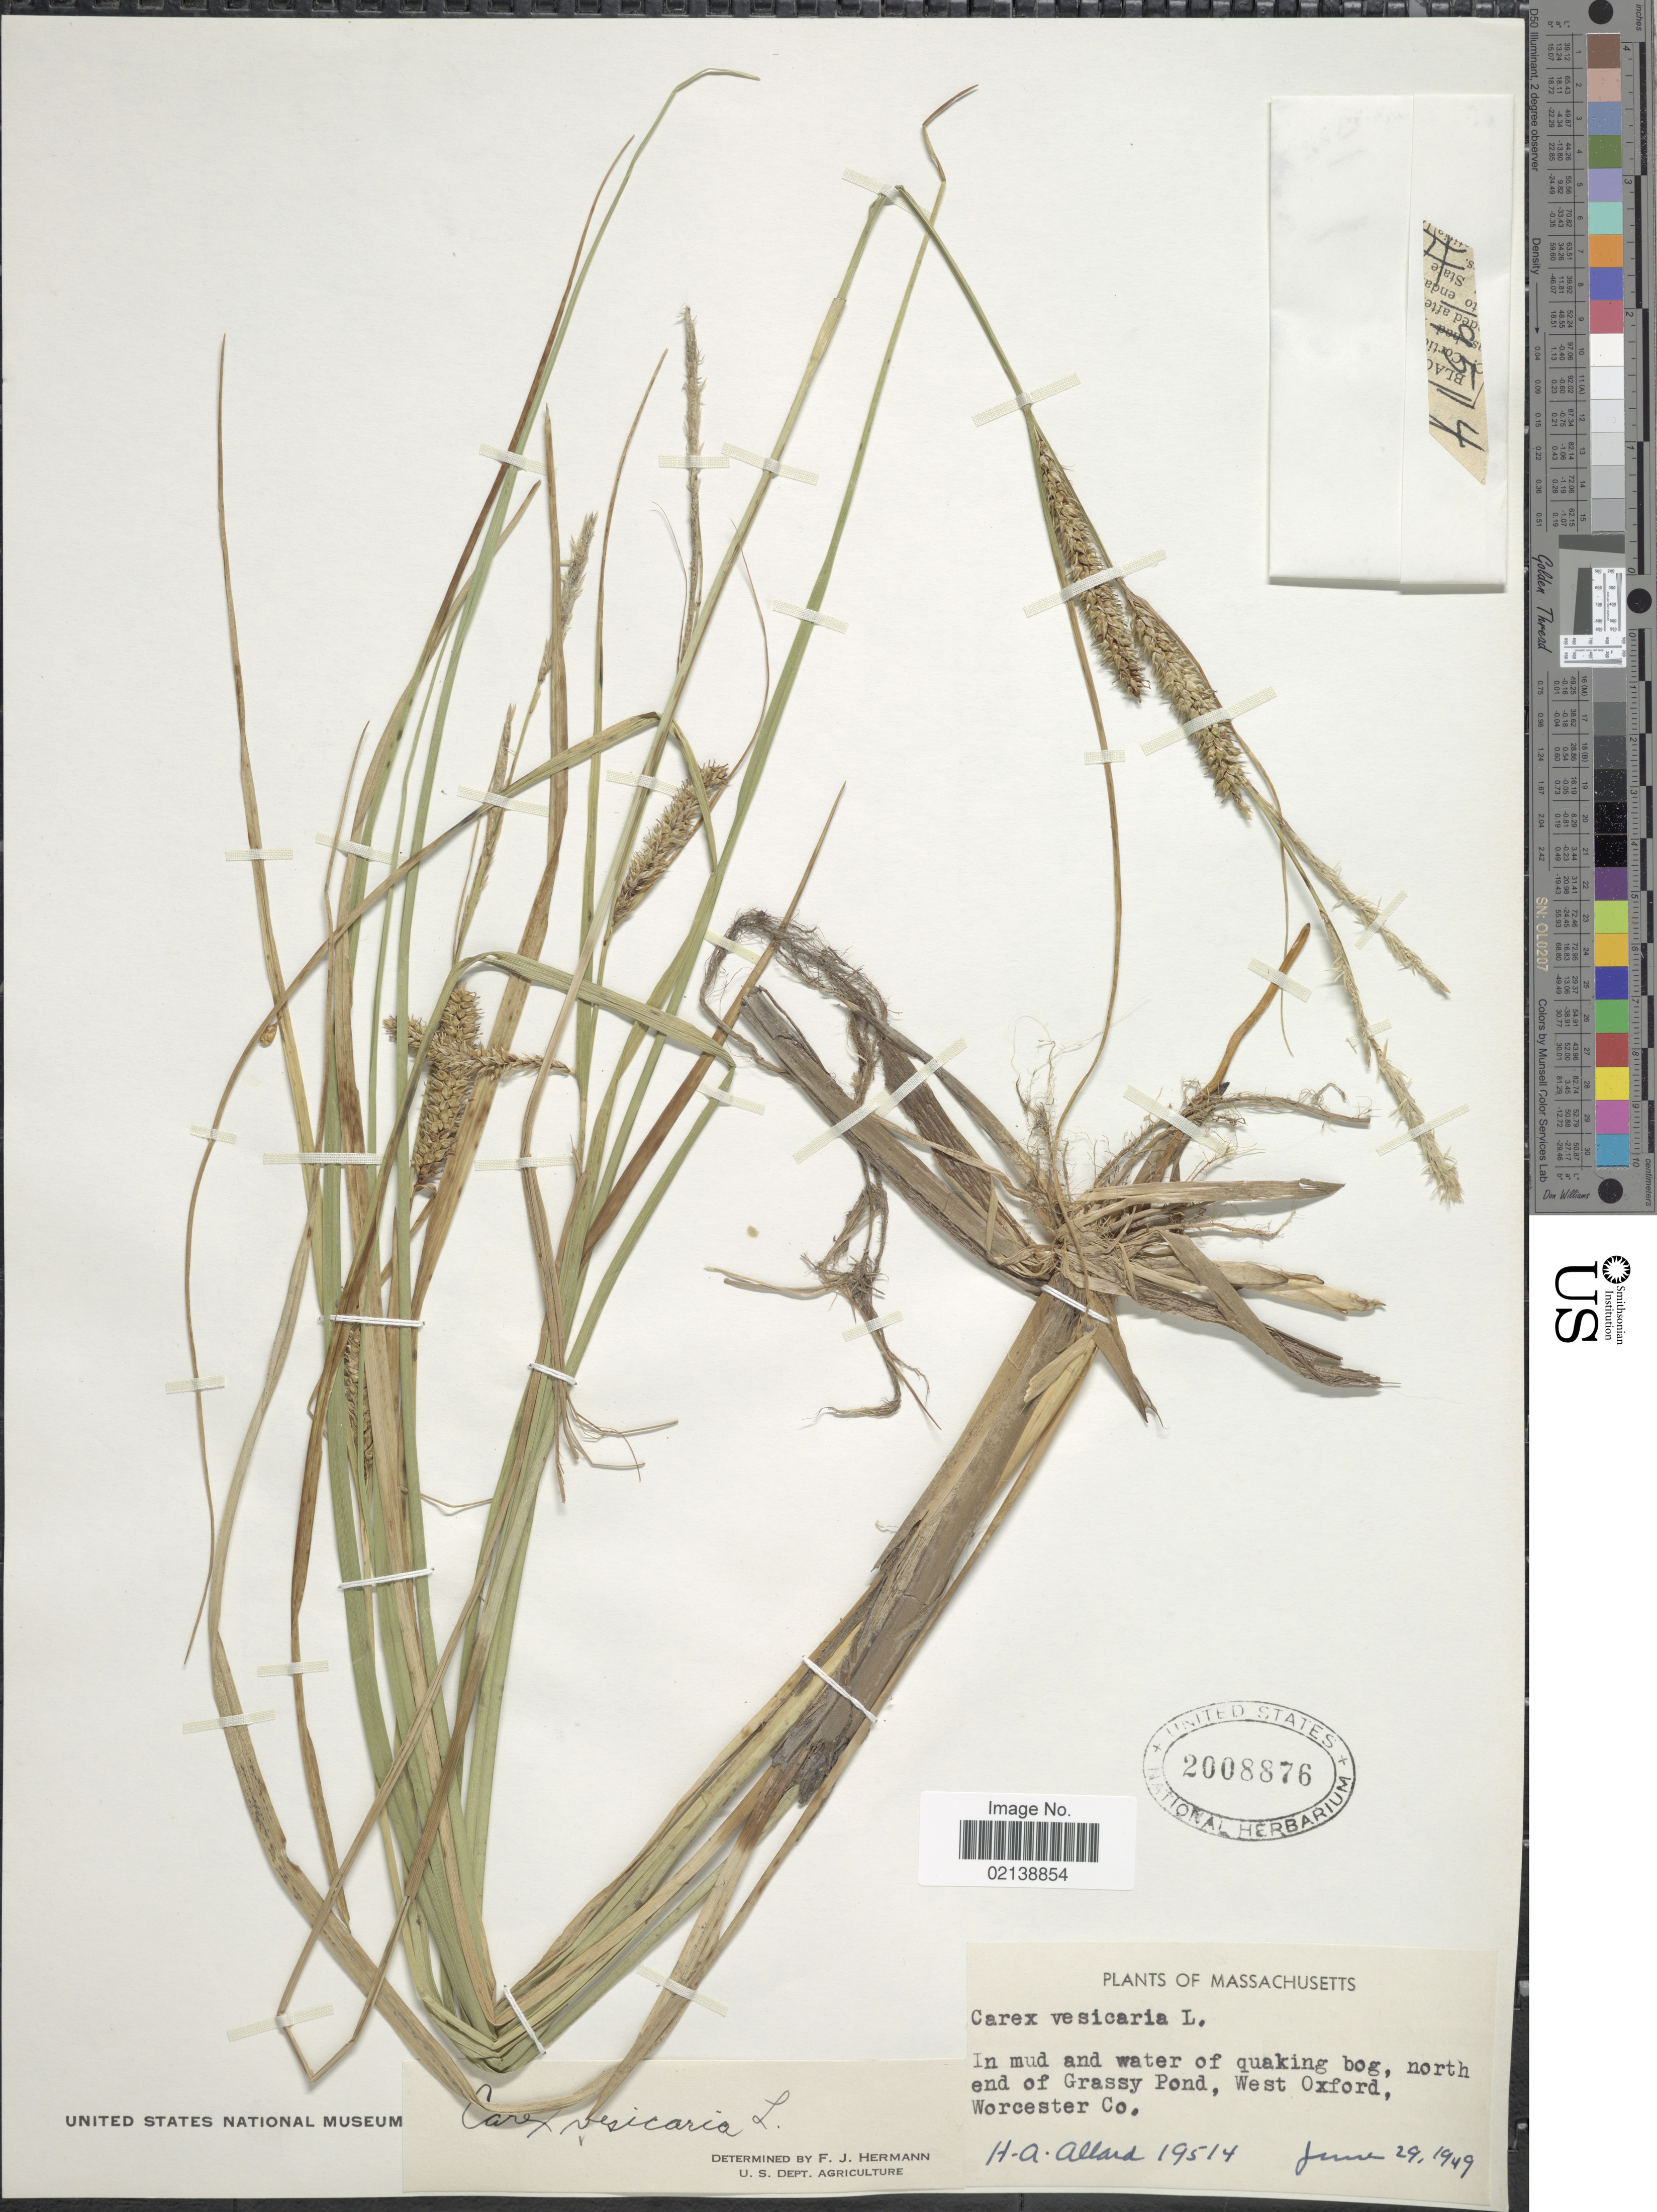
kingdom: Plantae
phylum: Tracheophyta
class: Liliopsida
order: Poales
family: Cyperaceae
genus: Carex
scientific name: Carex vesicaria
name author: L.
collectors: H. A. Allard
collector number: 19514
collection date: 1949-06-29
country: United States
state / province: Massachusetts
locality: In mud and water of quaking bog, north end of Grassy Pond, West Oxford, Worcester Co.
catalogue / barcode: US 2008876